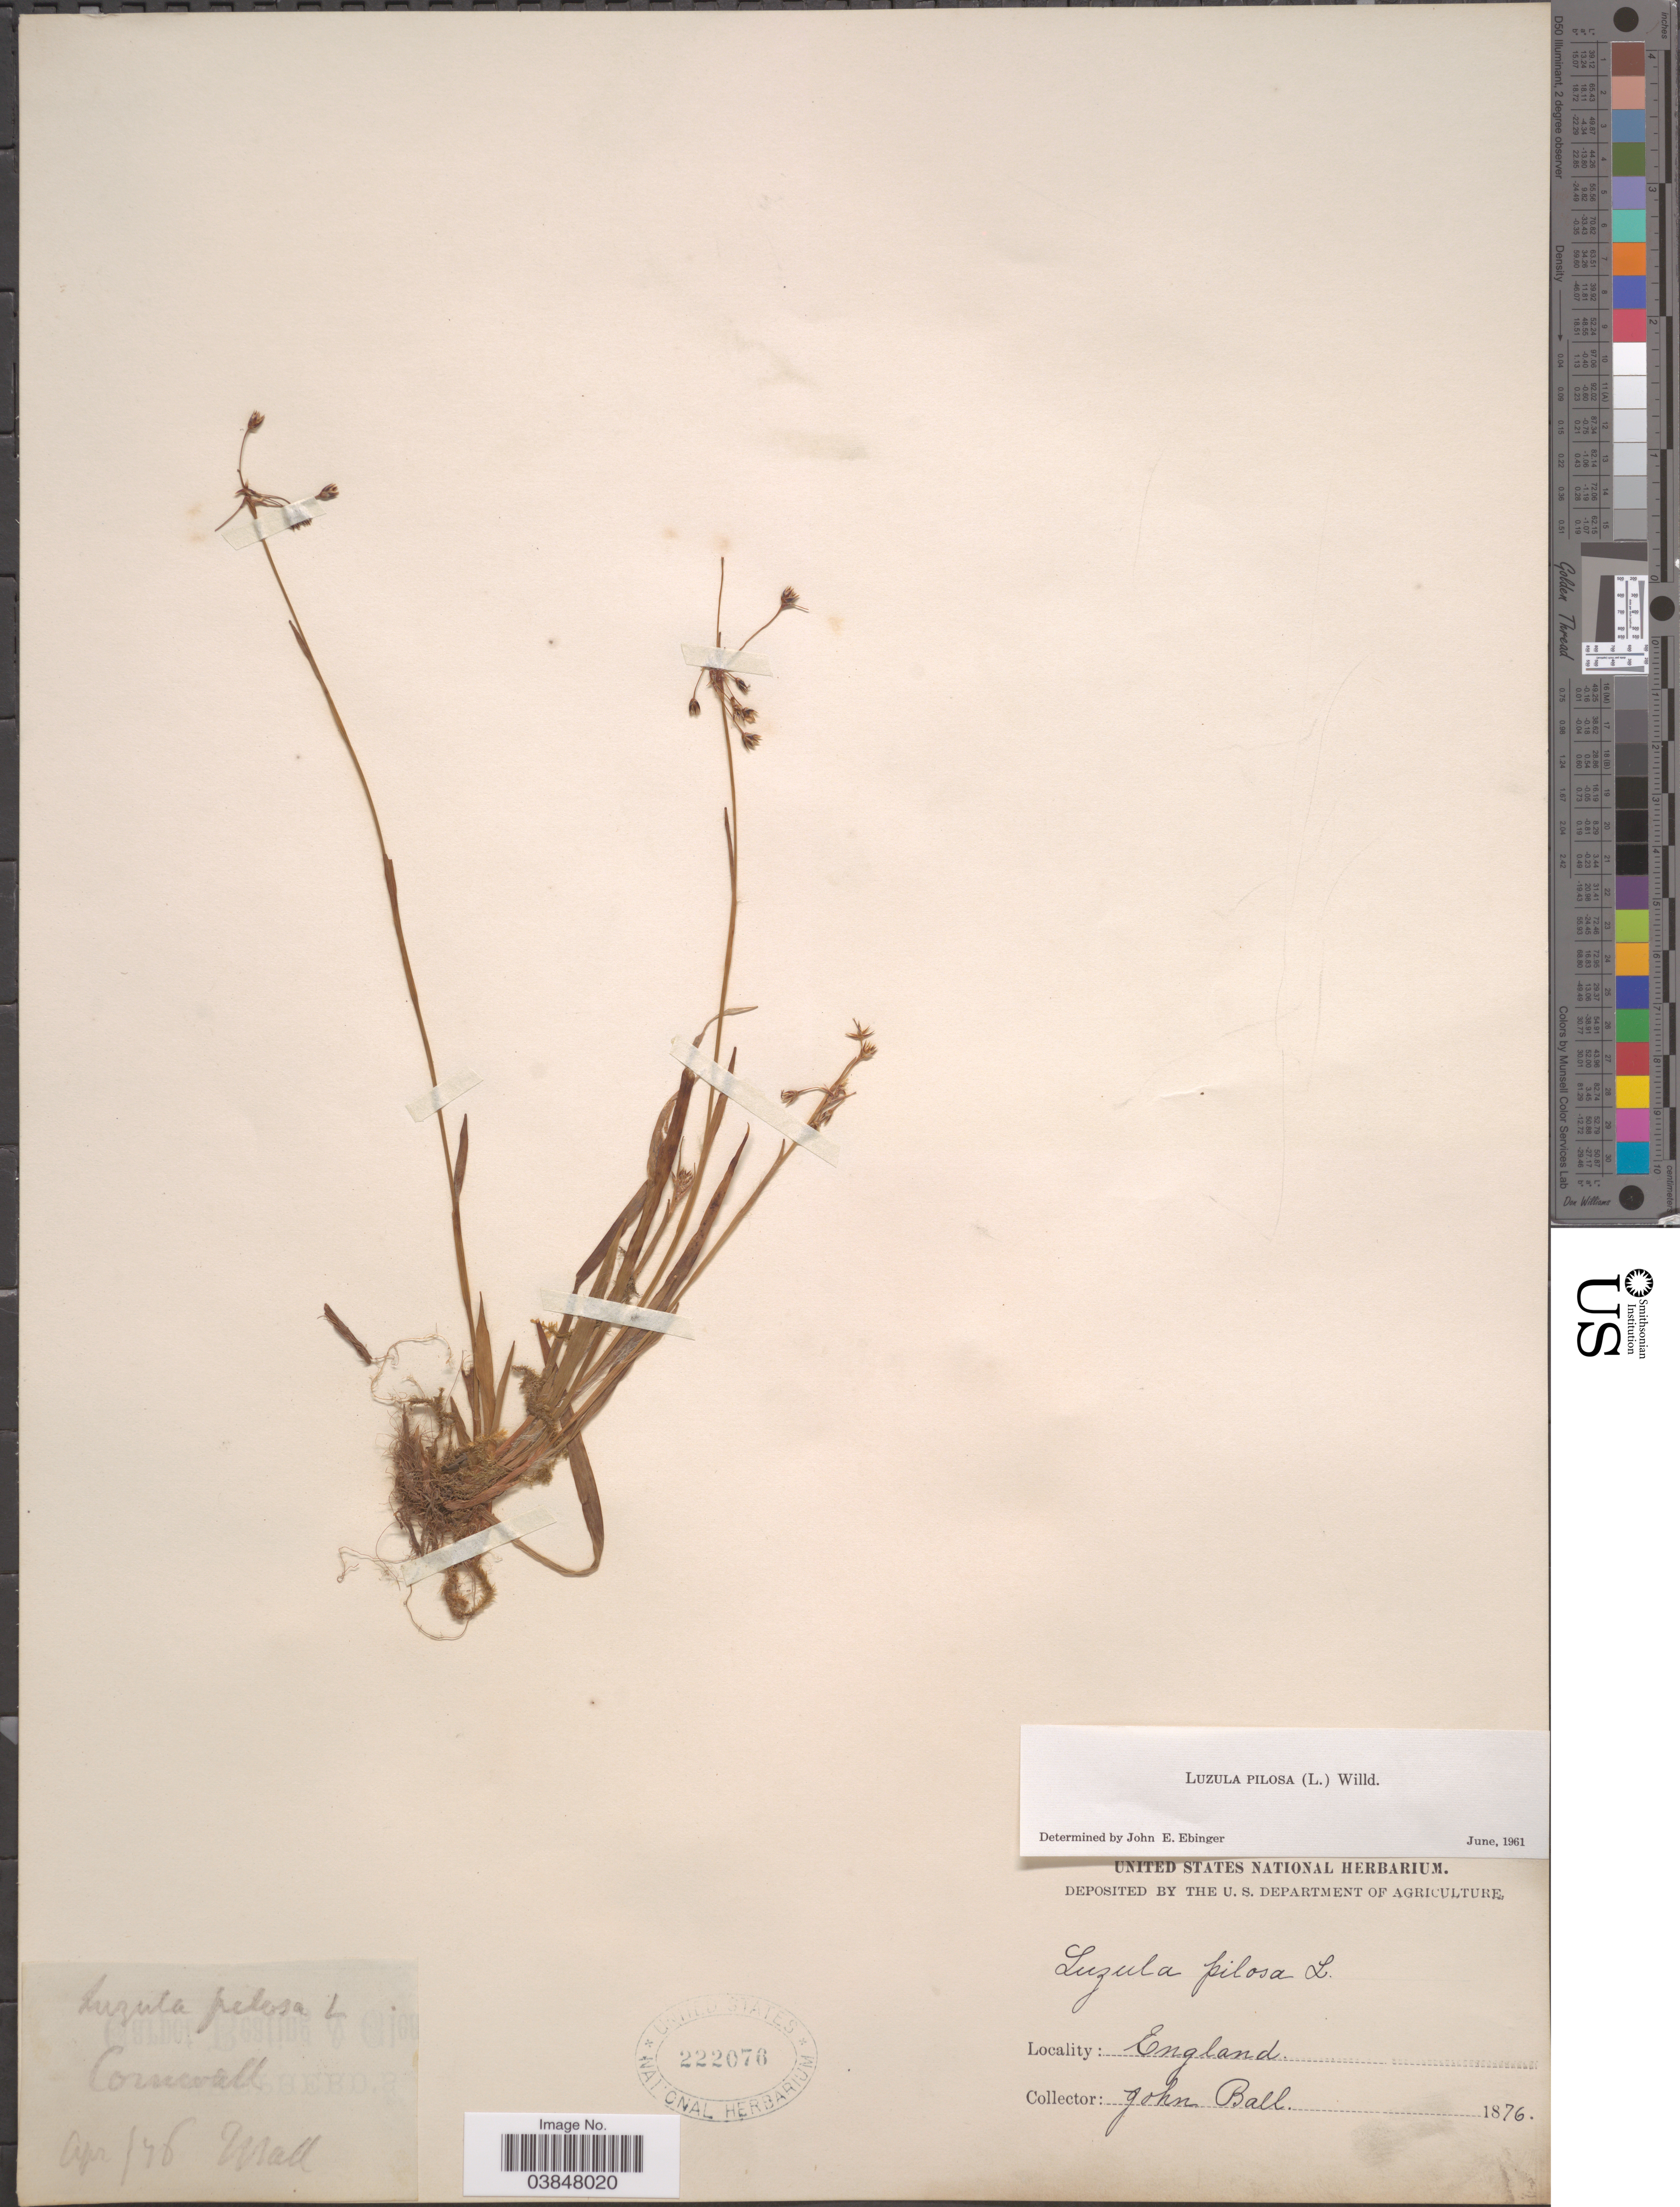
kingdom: Plantae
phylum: Tracheophyta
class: Liliopsida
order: Poales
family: Juncaceae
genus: Luzula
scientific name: Luzula pilosa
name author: (L.) Willd.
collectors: J. Ball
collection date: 1876-04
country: United Kingdom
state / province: England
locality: Cornwall.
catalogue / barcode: US 222076